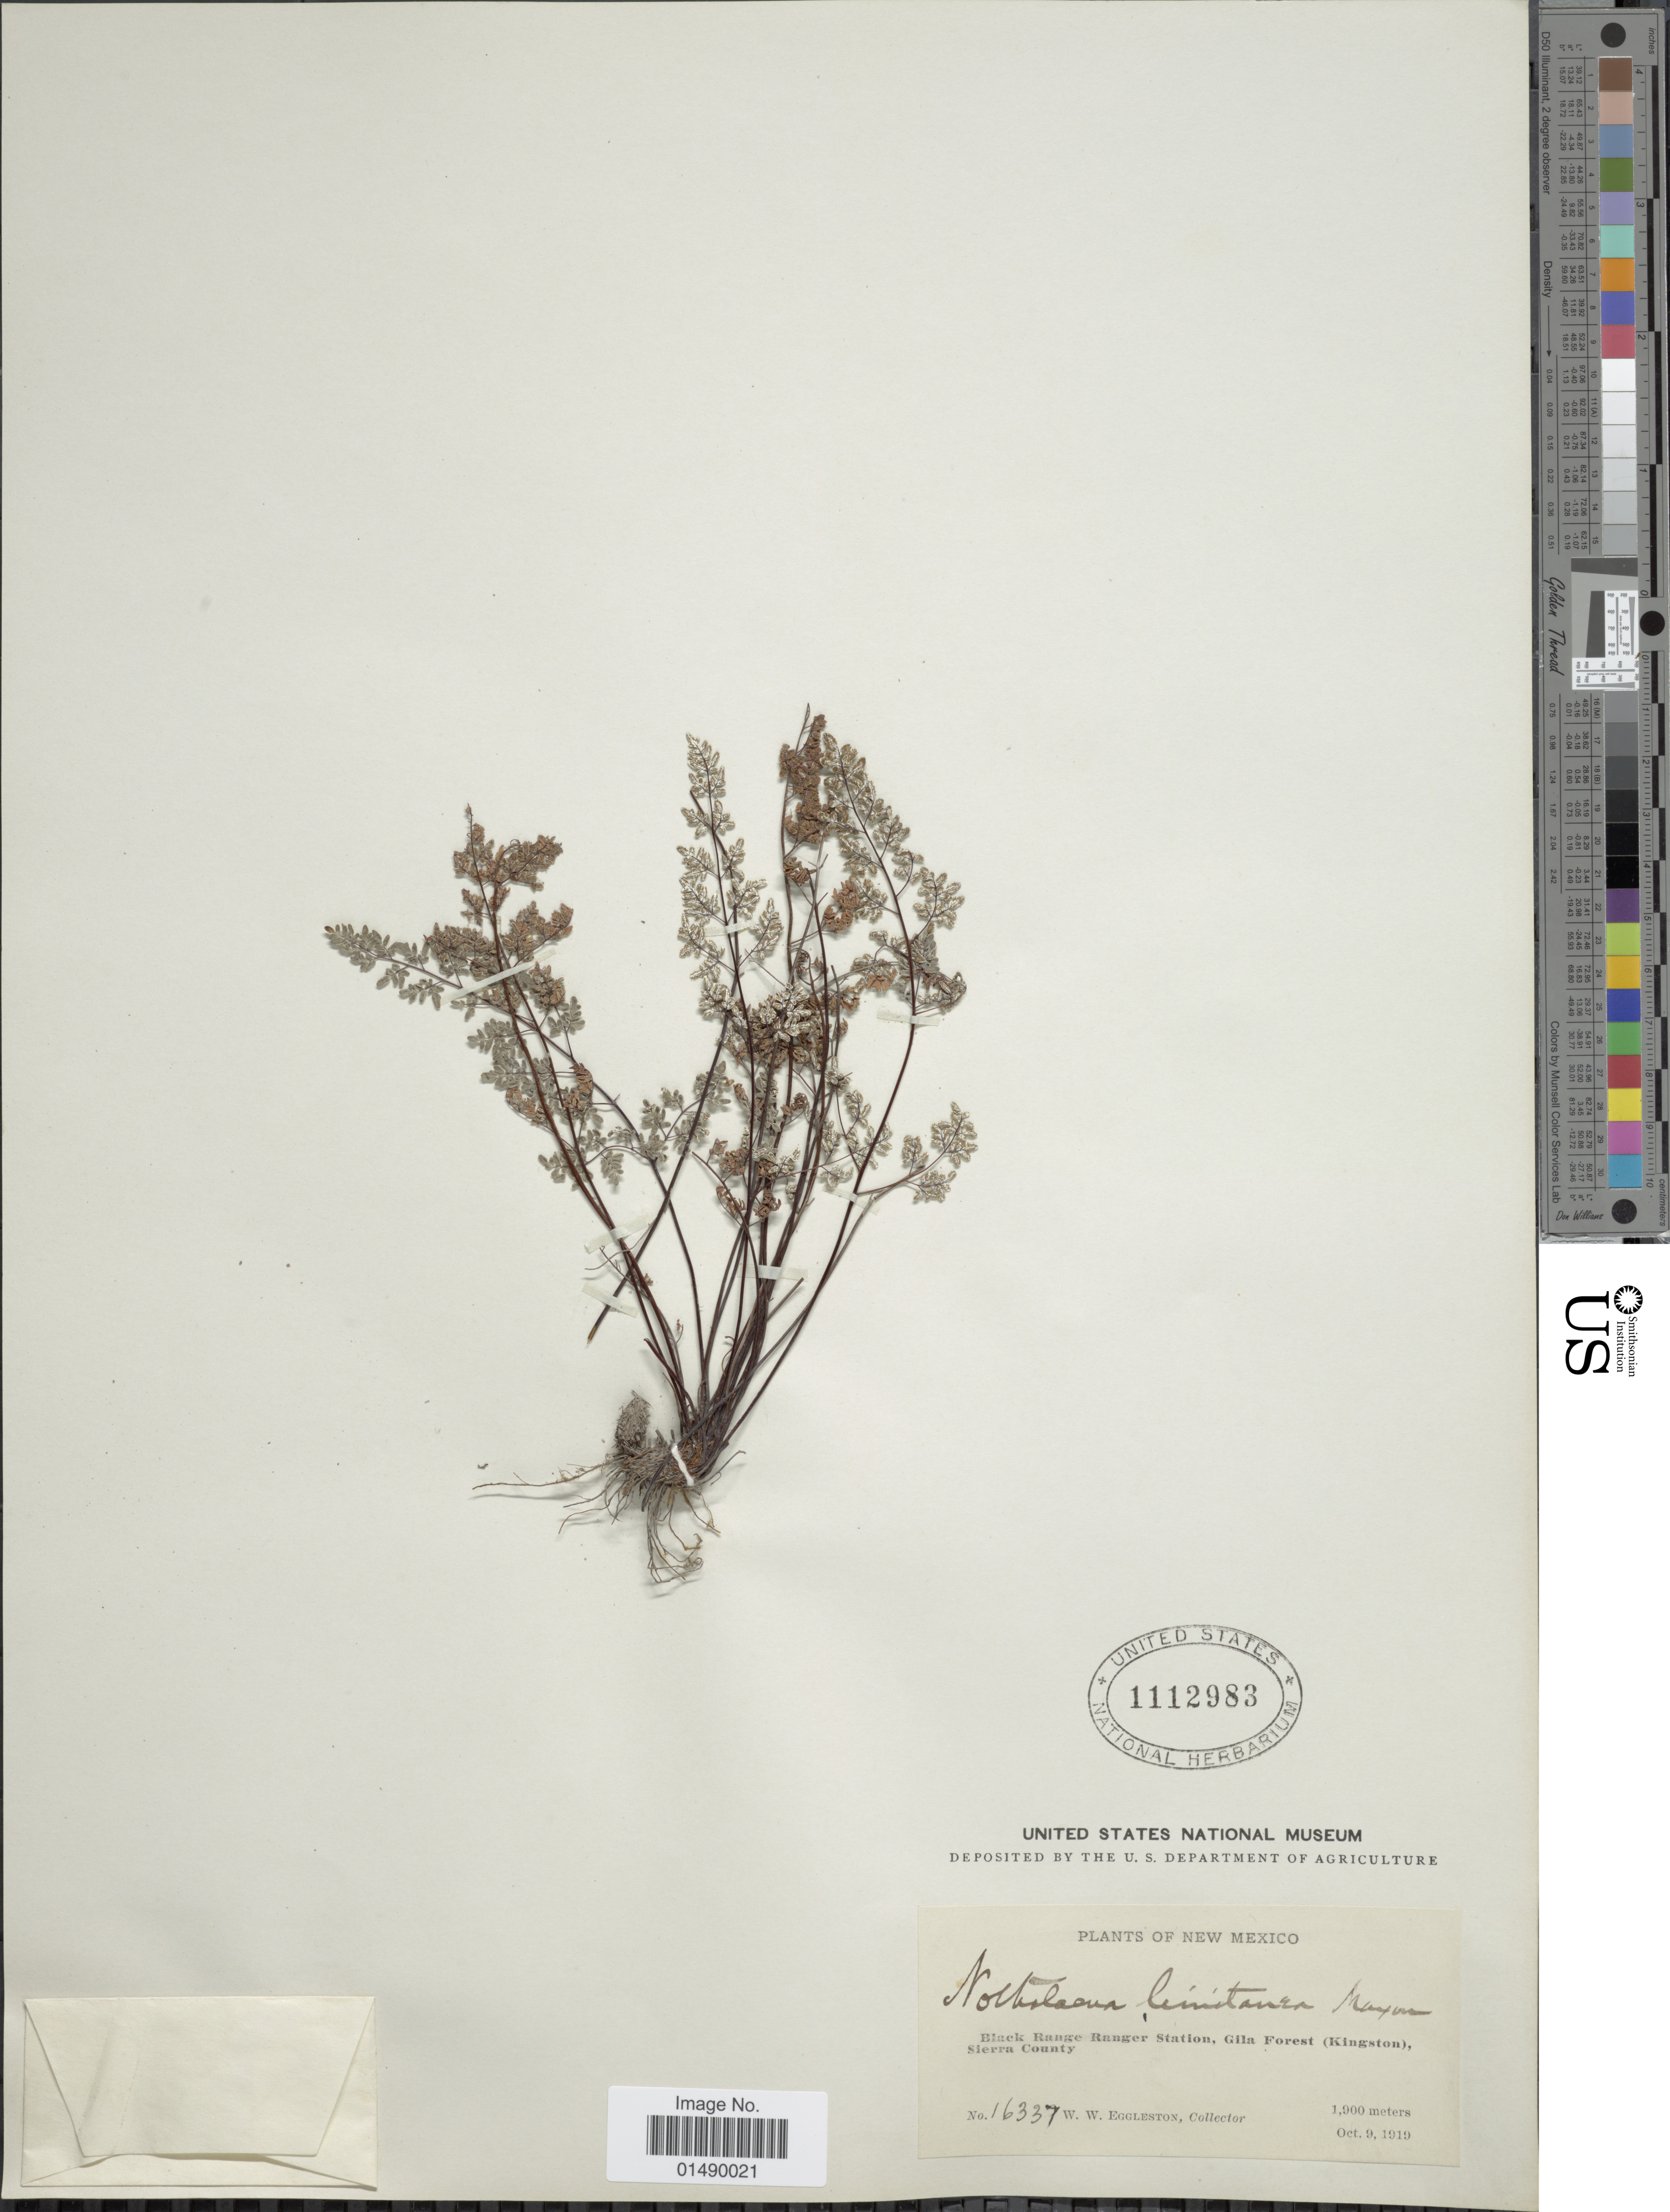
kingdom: Plantae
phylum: Tracheophyta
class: Polypodiopsida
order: Polypodiales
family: Pteridaceae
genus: Argyrochosma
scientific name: Argyrochosma limitanea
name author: (Maxon) Windham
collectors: W. W. Eggleston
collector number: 16337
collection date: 1919-10-09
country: United States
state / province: New Mexico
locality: New Mexico, Black Range Ranger Station, Gila Forest (Kingston), Sierra County.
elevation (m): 1900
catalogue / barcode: US 1112983